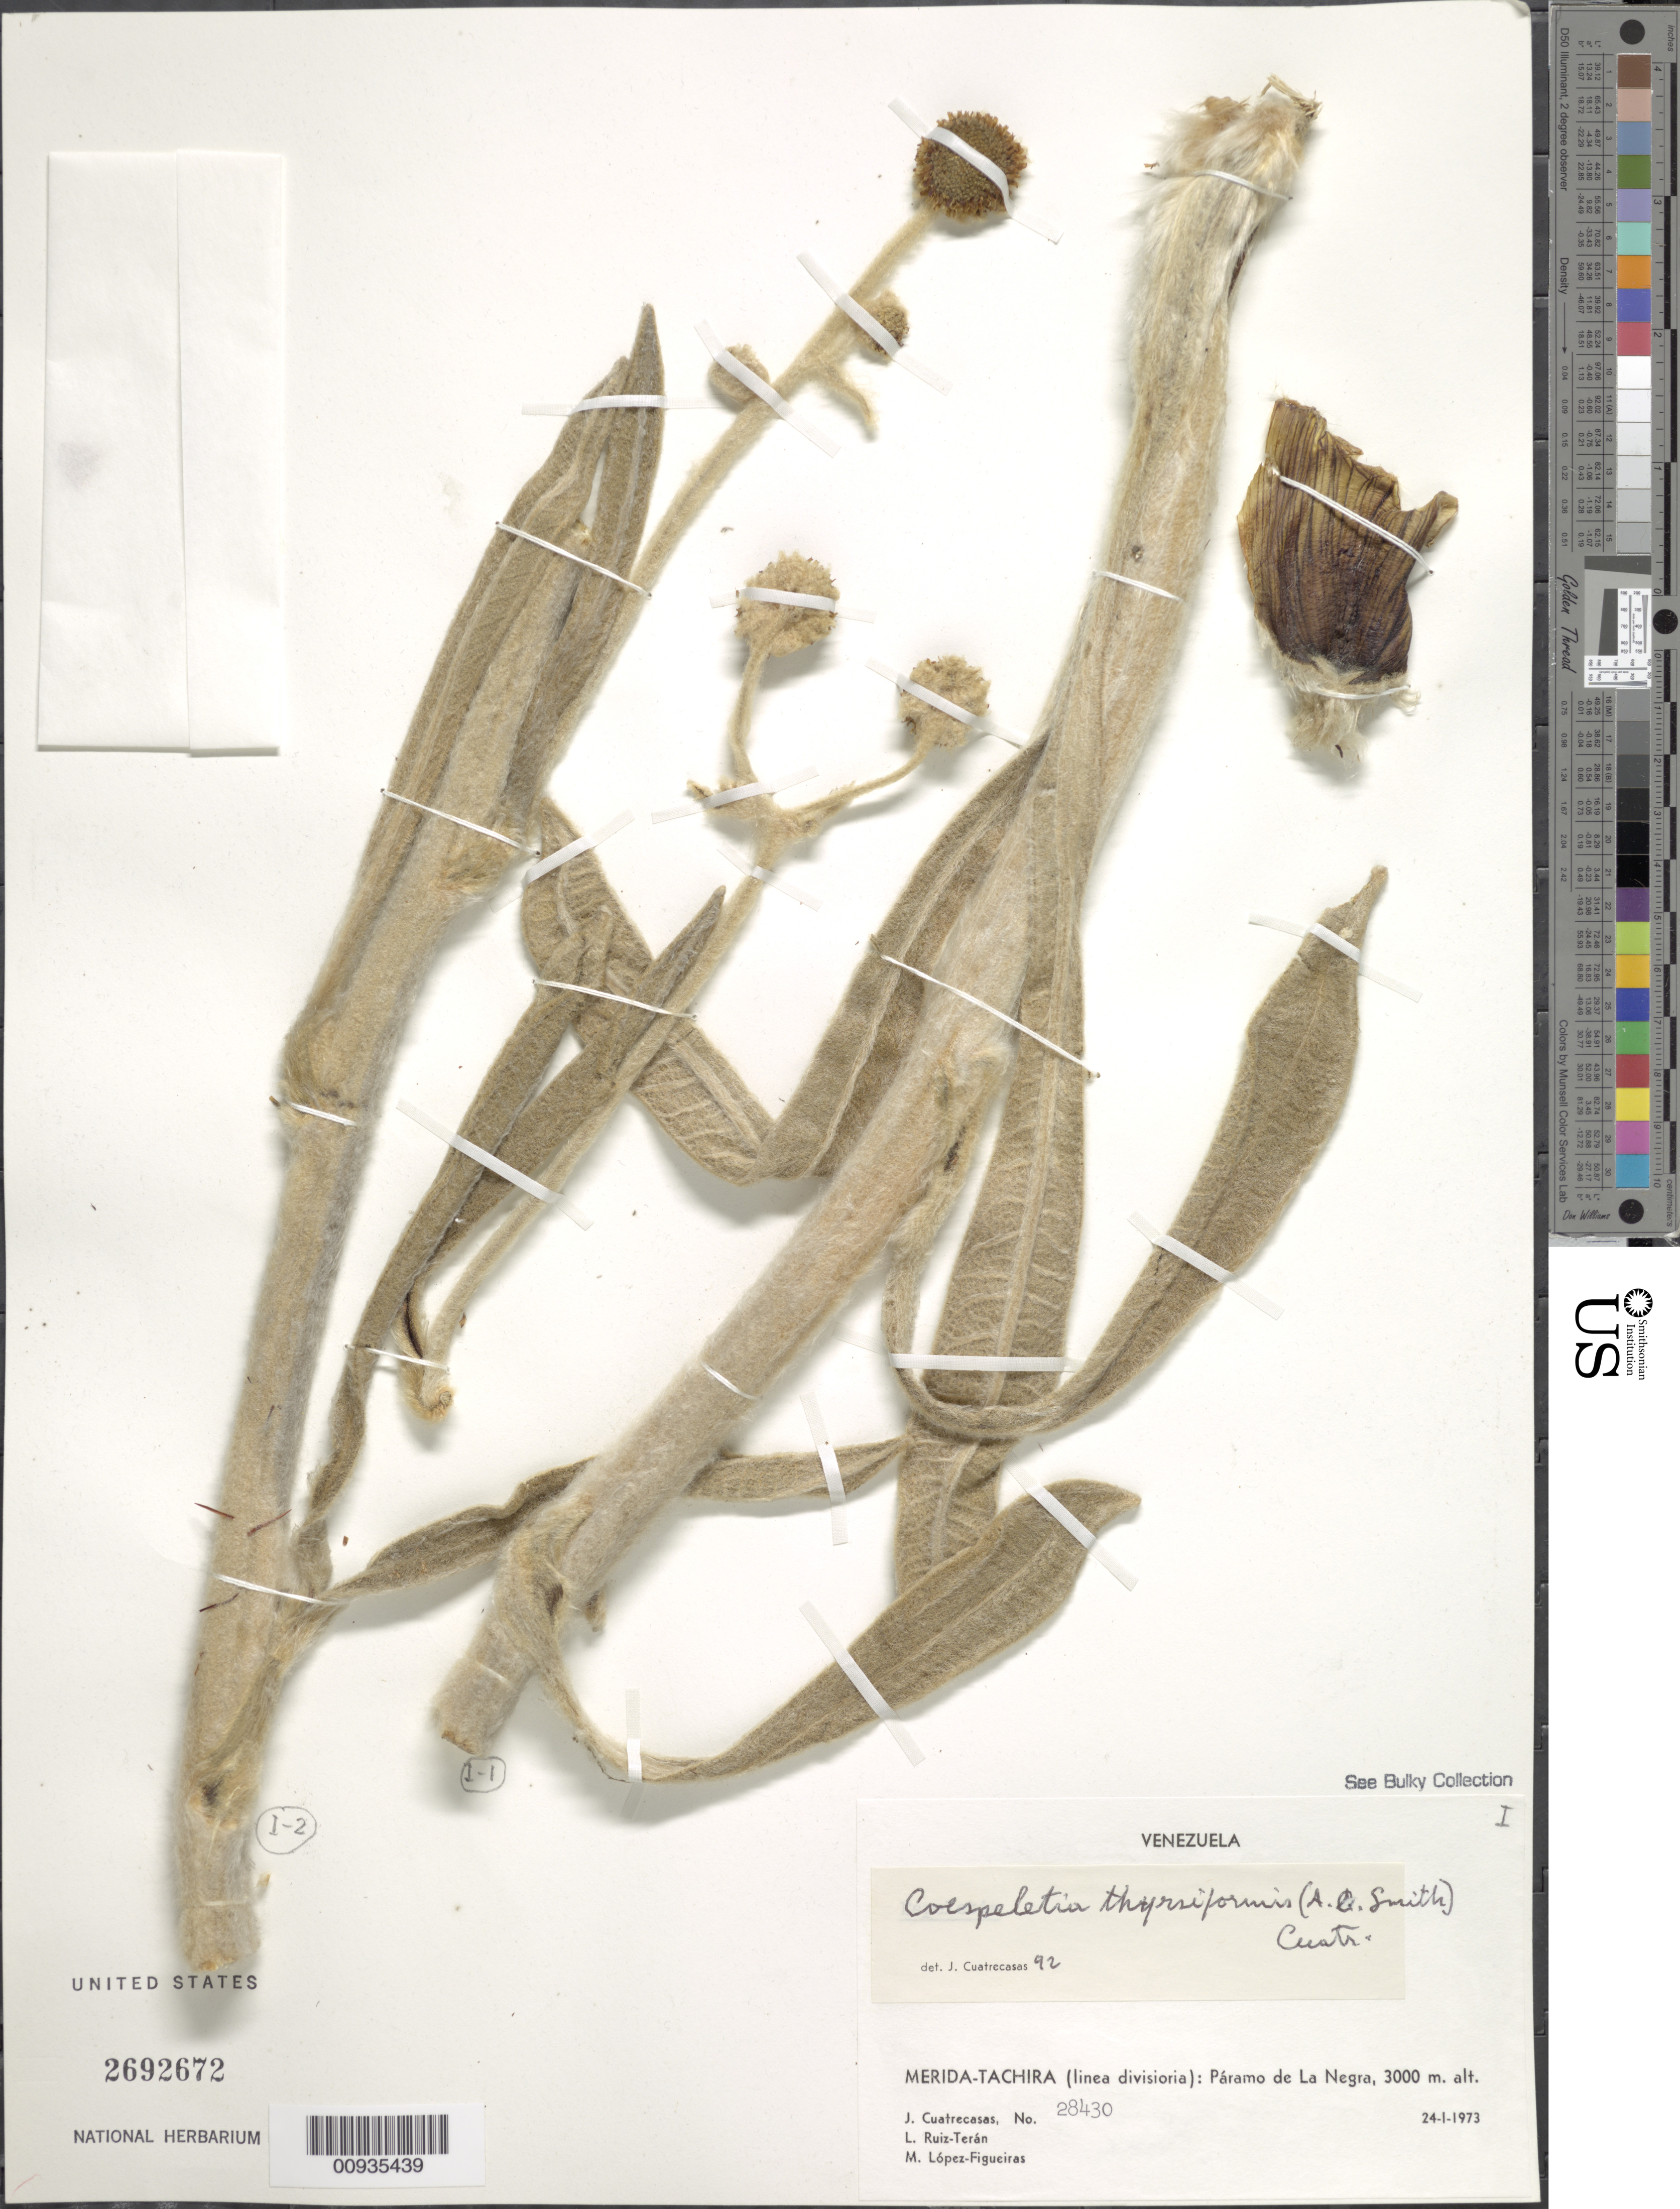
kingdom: Plantae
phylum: Tracheophyta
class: Magnoliopsida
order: Asterales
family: Asteraceae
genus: Coespeletia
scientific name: Coespeletia thyrsiformis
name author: (A.C. Sm.) Cuatrec.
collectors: J. Cuatrecasas, L. E. Ruíz-Terán & M. López Figueiras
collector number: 28430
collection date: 1973-01-24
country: Venezuela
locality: Merida-Tachira (linea divisioria): Paramo de La Negra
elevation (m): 3000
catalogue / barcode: US 2692672